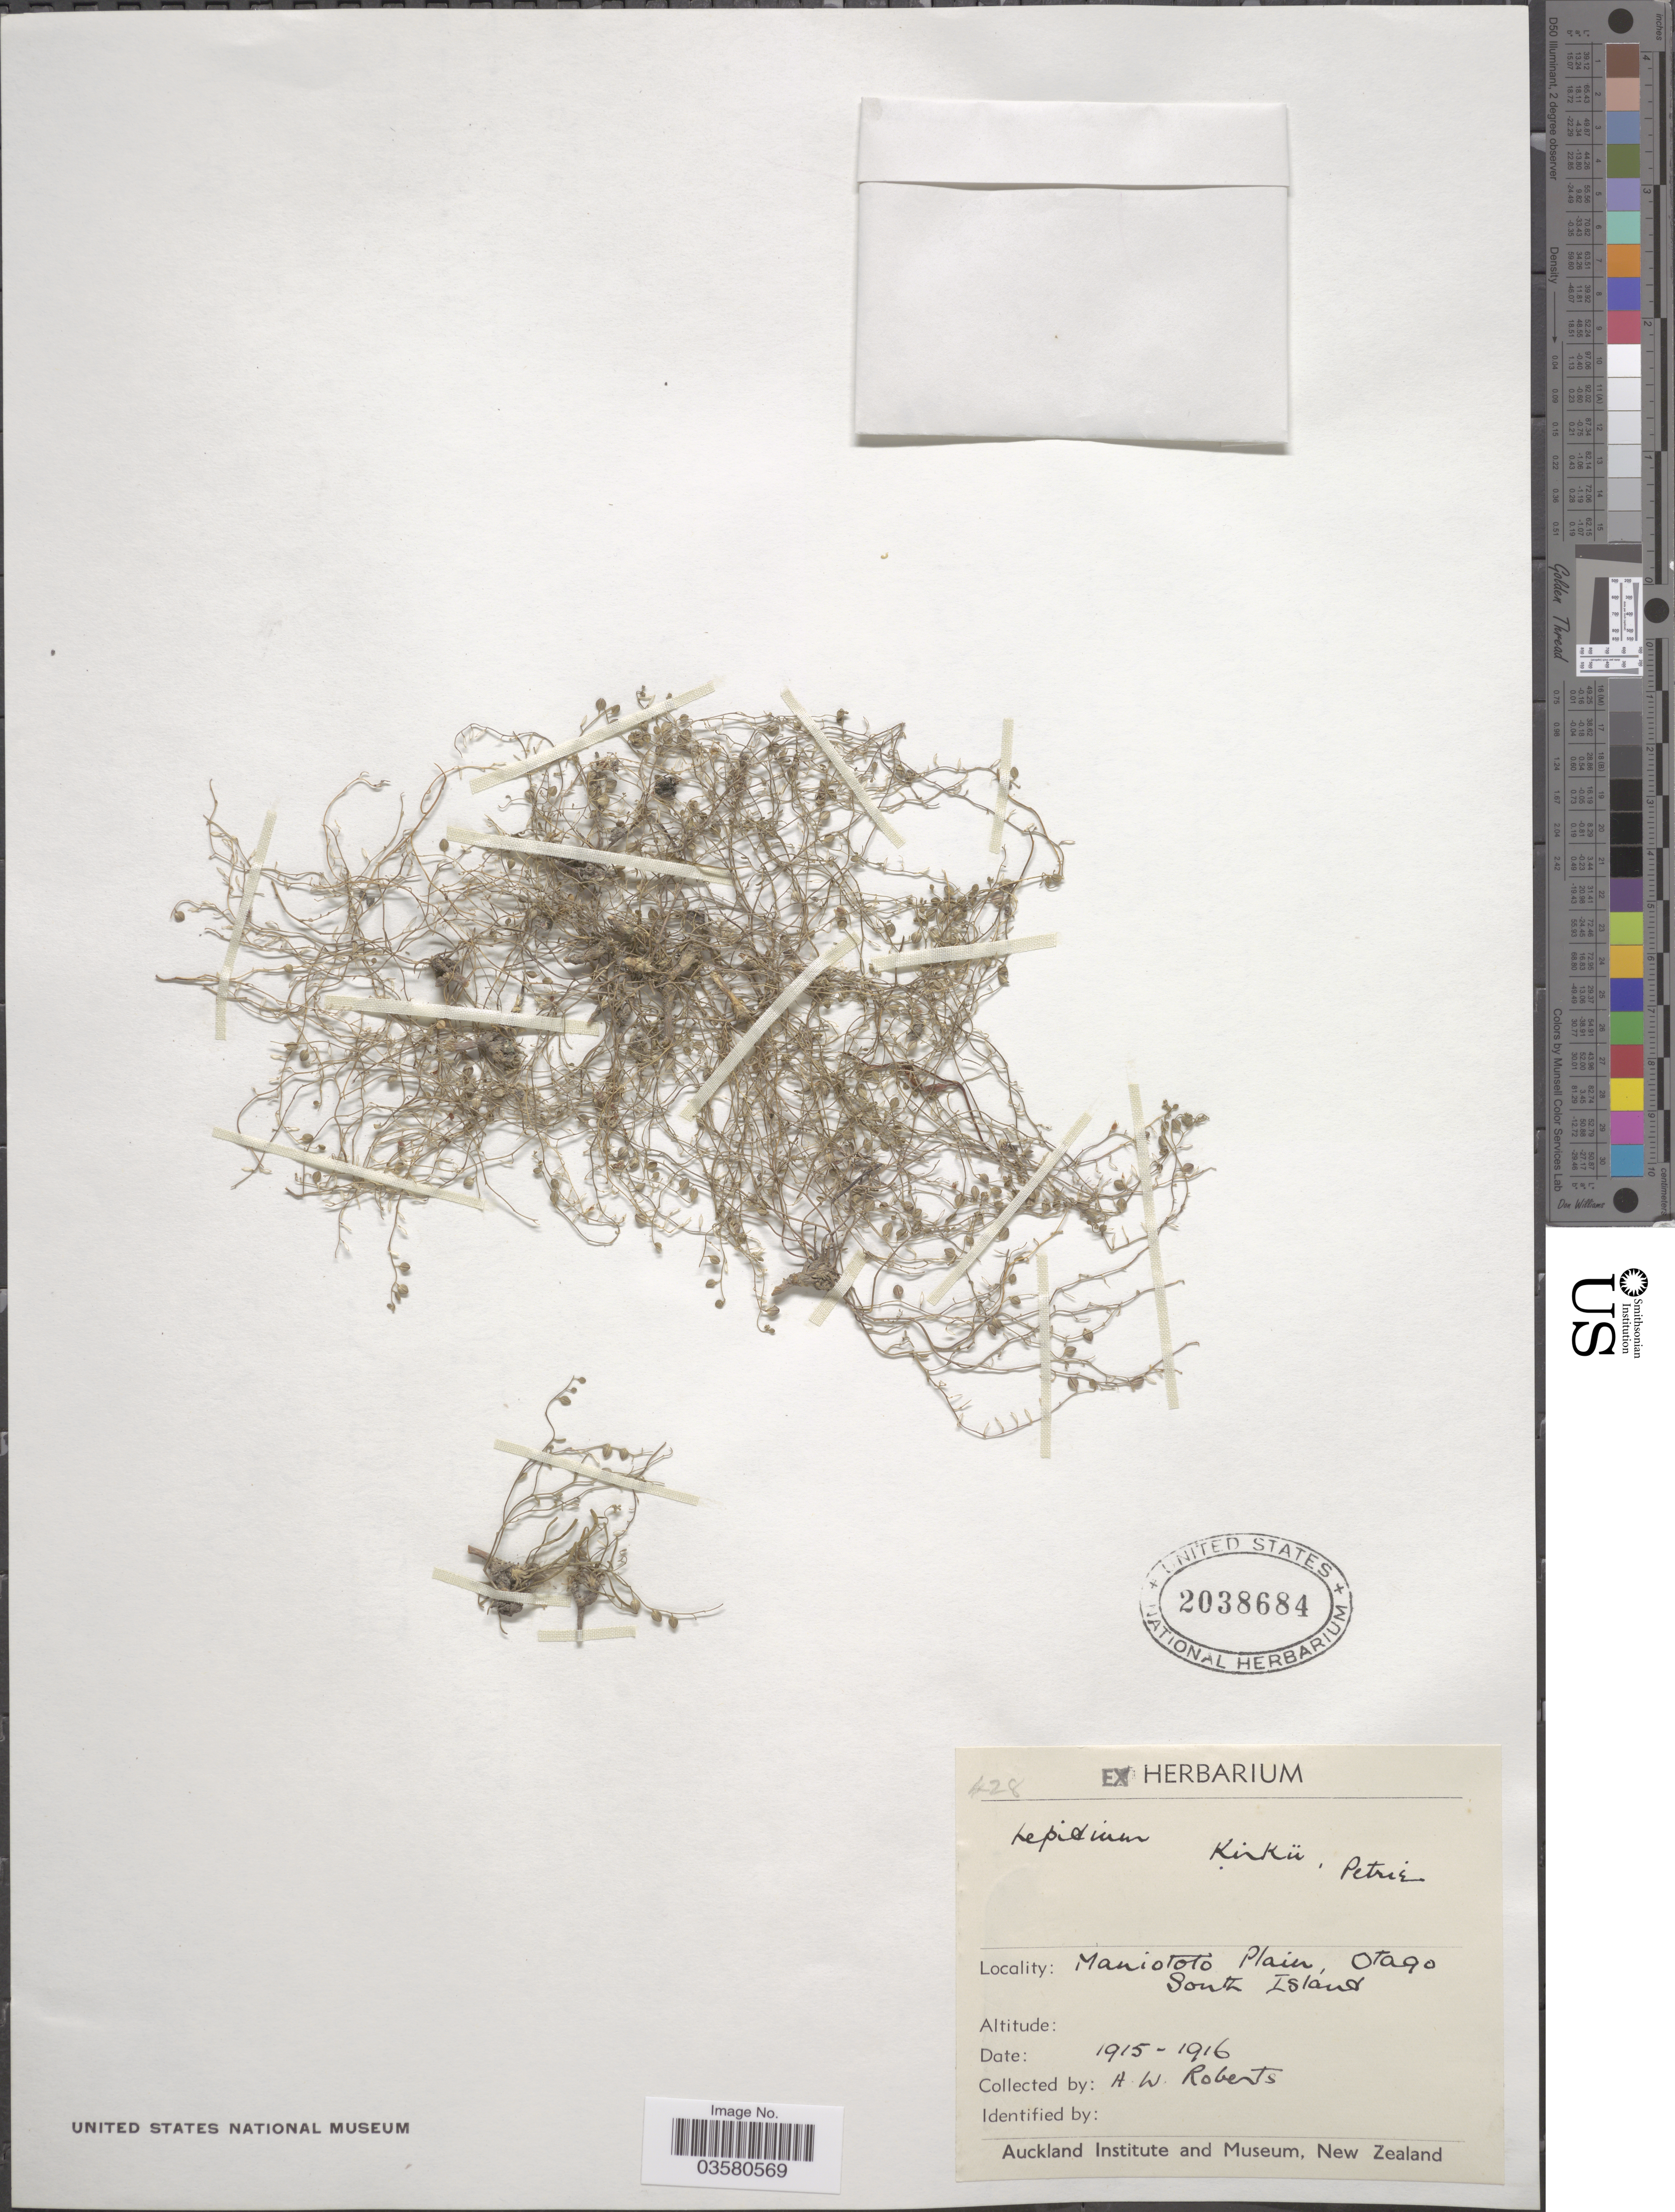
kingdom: Plantae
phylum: Tracheophyta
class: Magnoliopsida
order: Brassicales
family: Brassicaceae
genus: Lepidium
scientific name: Lepidium kirkii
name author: Petrie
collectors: A. Roberts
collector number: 428*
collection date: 1915/1916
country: New Zealand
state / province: Otago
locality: Maniototo Plain, South Island.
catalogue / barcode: US 2038684